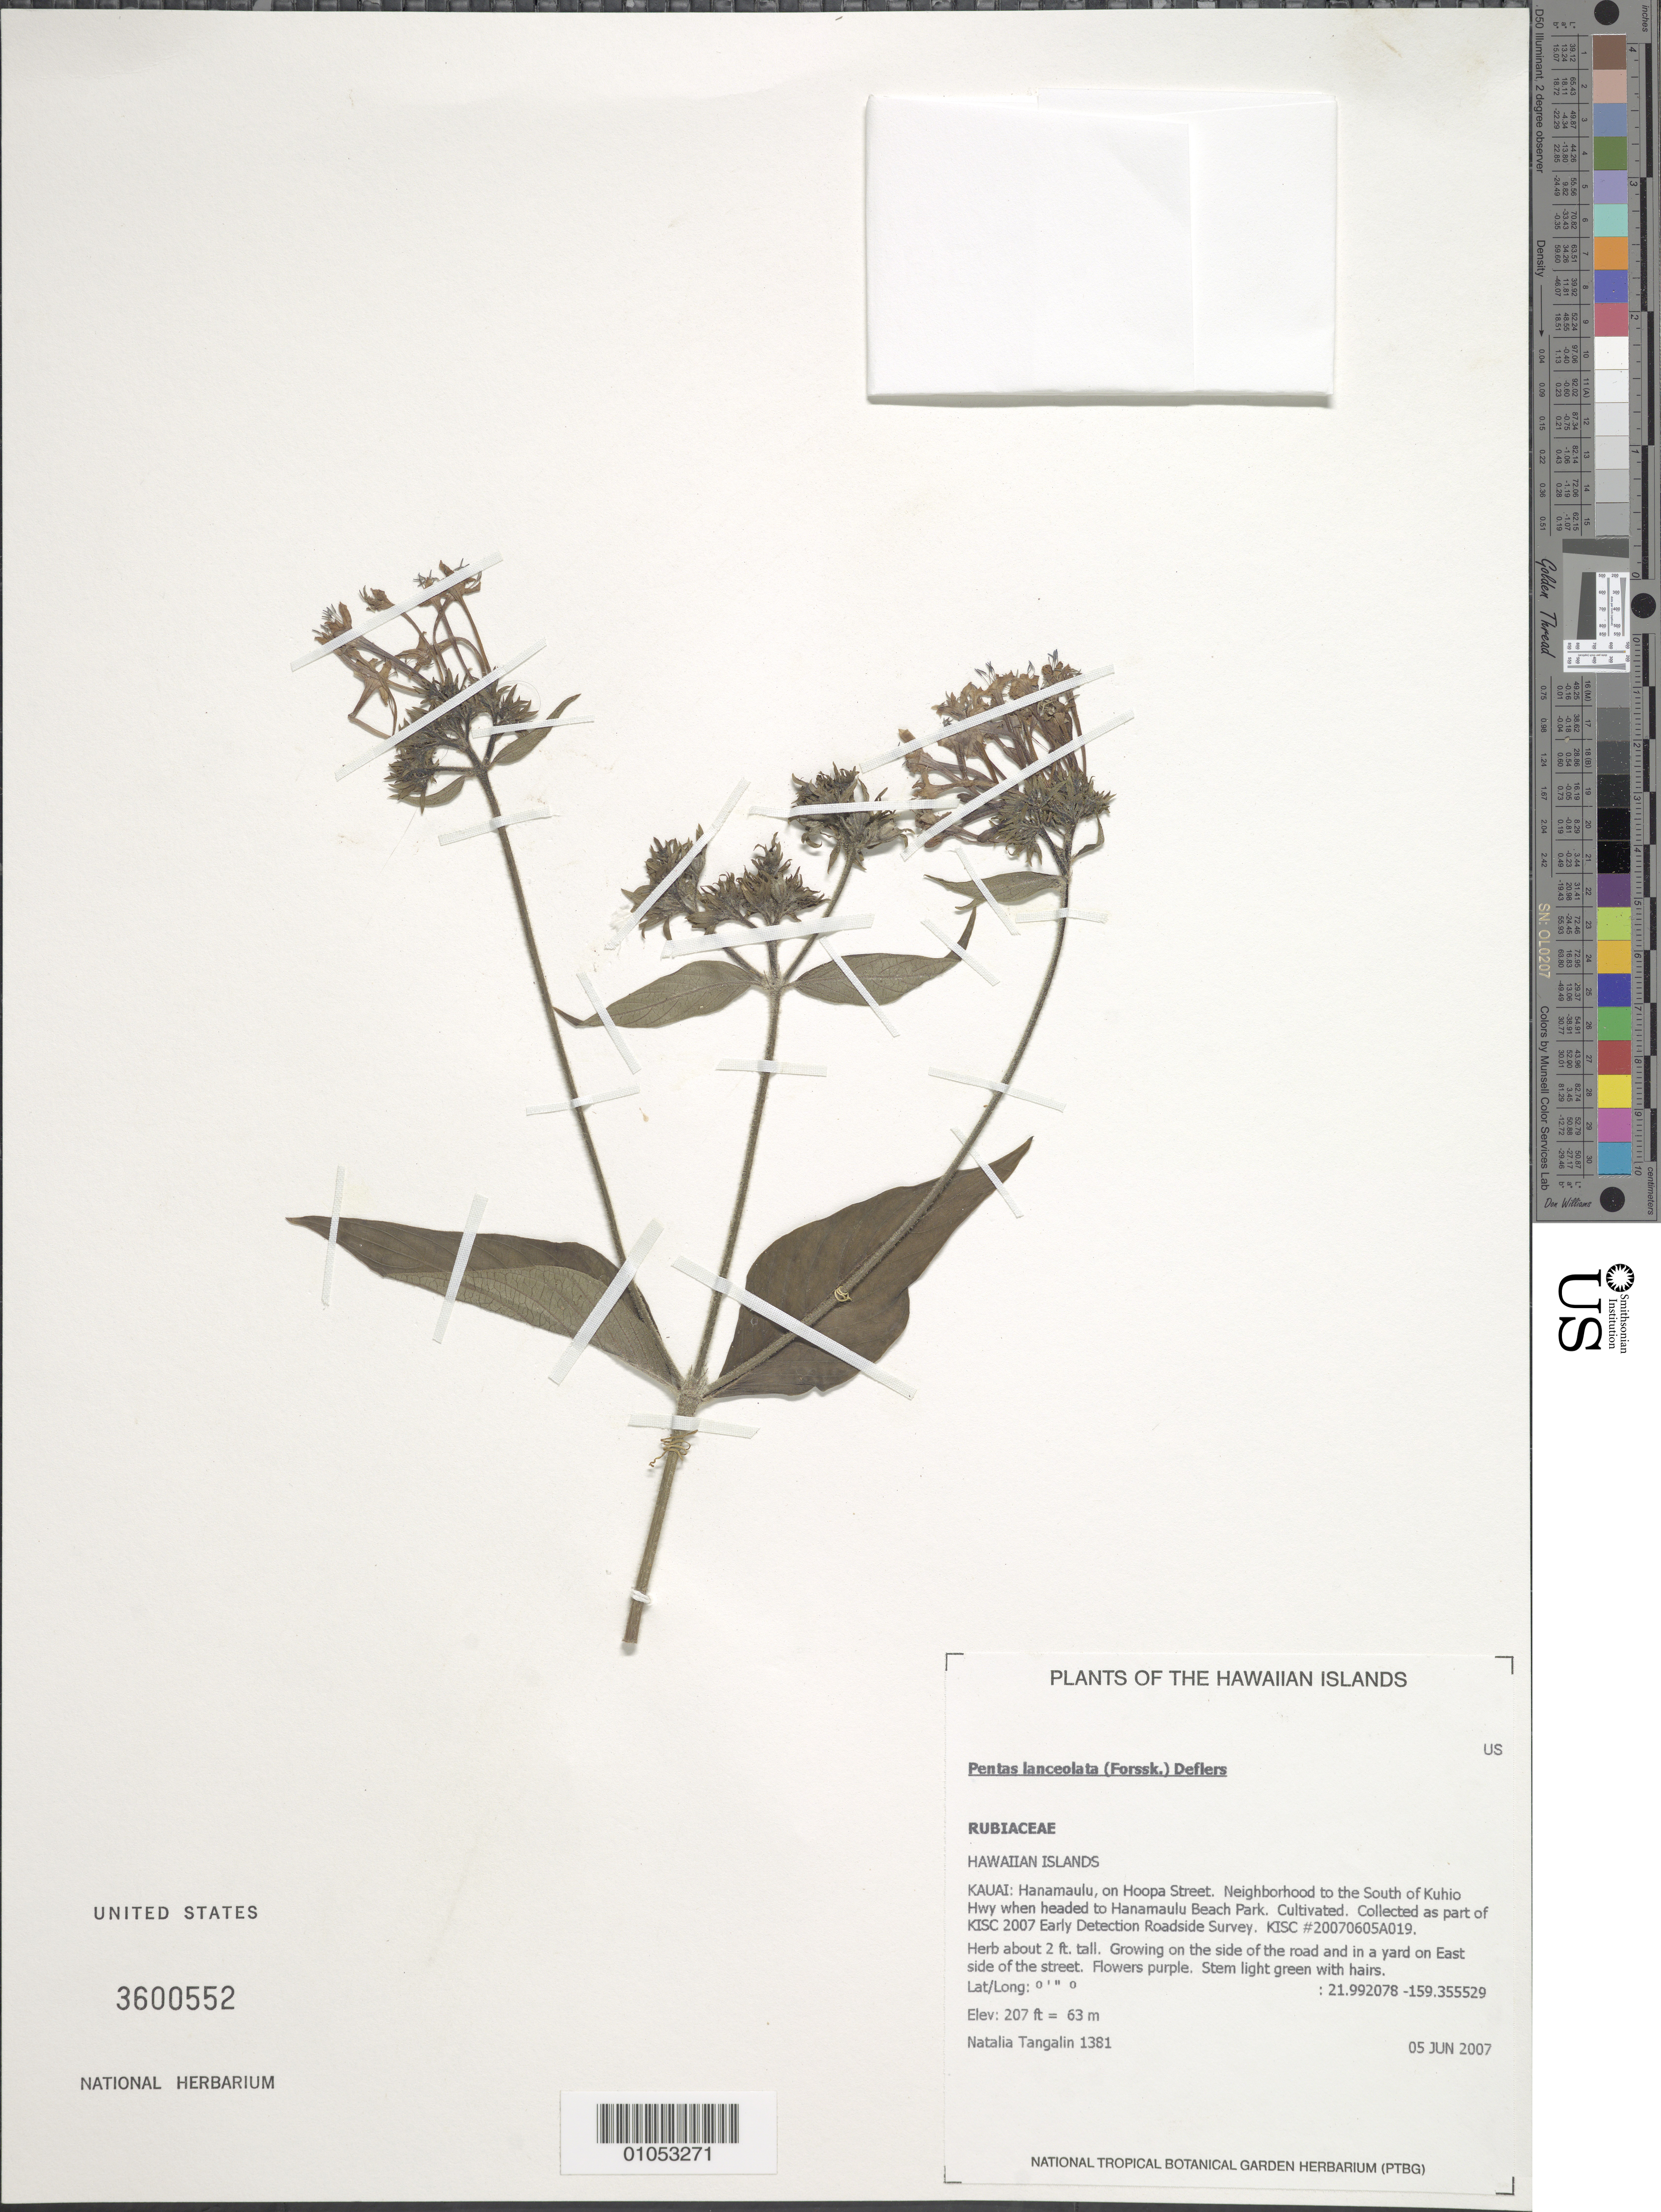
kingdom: Plantae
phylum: Tracheophyta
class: Magnoliopsida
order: Gentianales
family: Rubiaceae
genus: Pentas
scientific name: Pentas lanceolata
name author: (Forssk.) Deflers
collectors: N. Tangalin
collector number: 1381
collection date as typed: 5 Jun 2007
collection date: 2007-06-05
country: United States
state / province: Hawaii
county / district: Kaui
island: Kaua'i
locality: Hanamaulu, on Hoopa Street. Neighborhood to the South of Kuhio Hwy when headed to Hanamaulu Beach Park. Growing on side of road in a yard on East side of street.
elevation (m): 63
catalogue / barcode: US 3600552